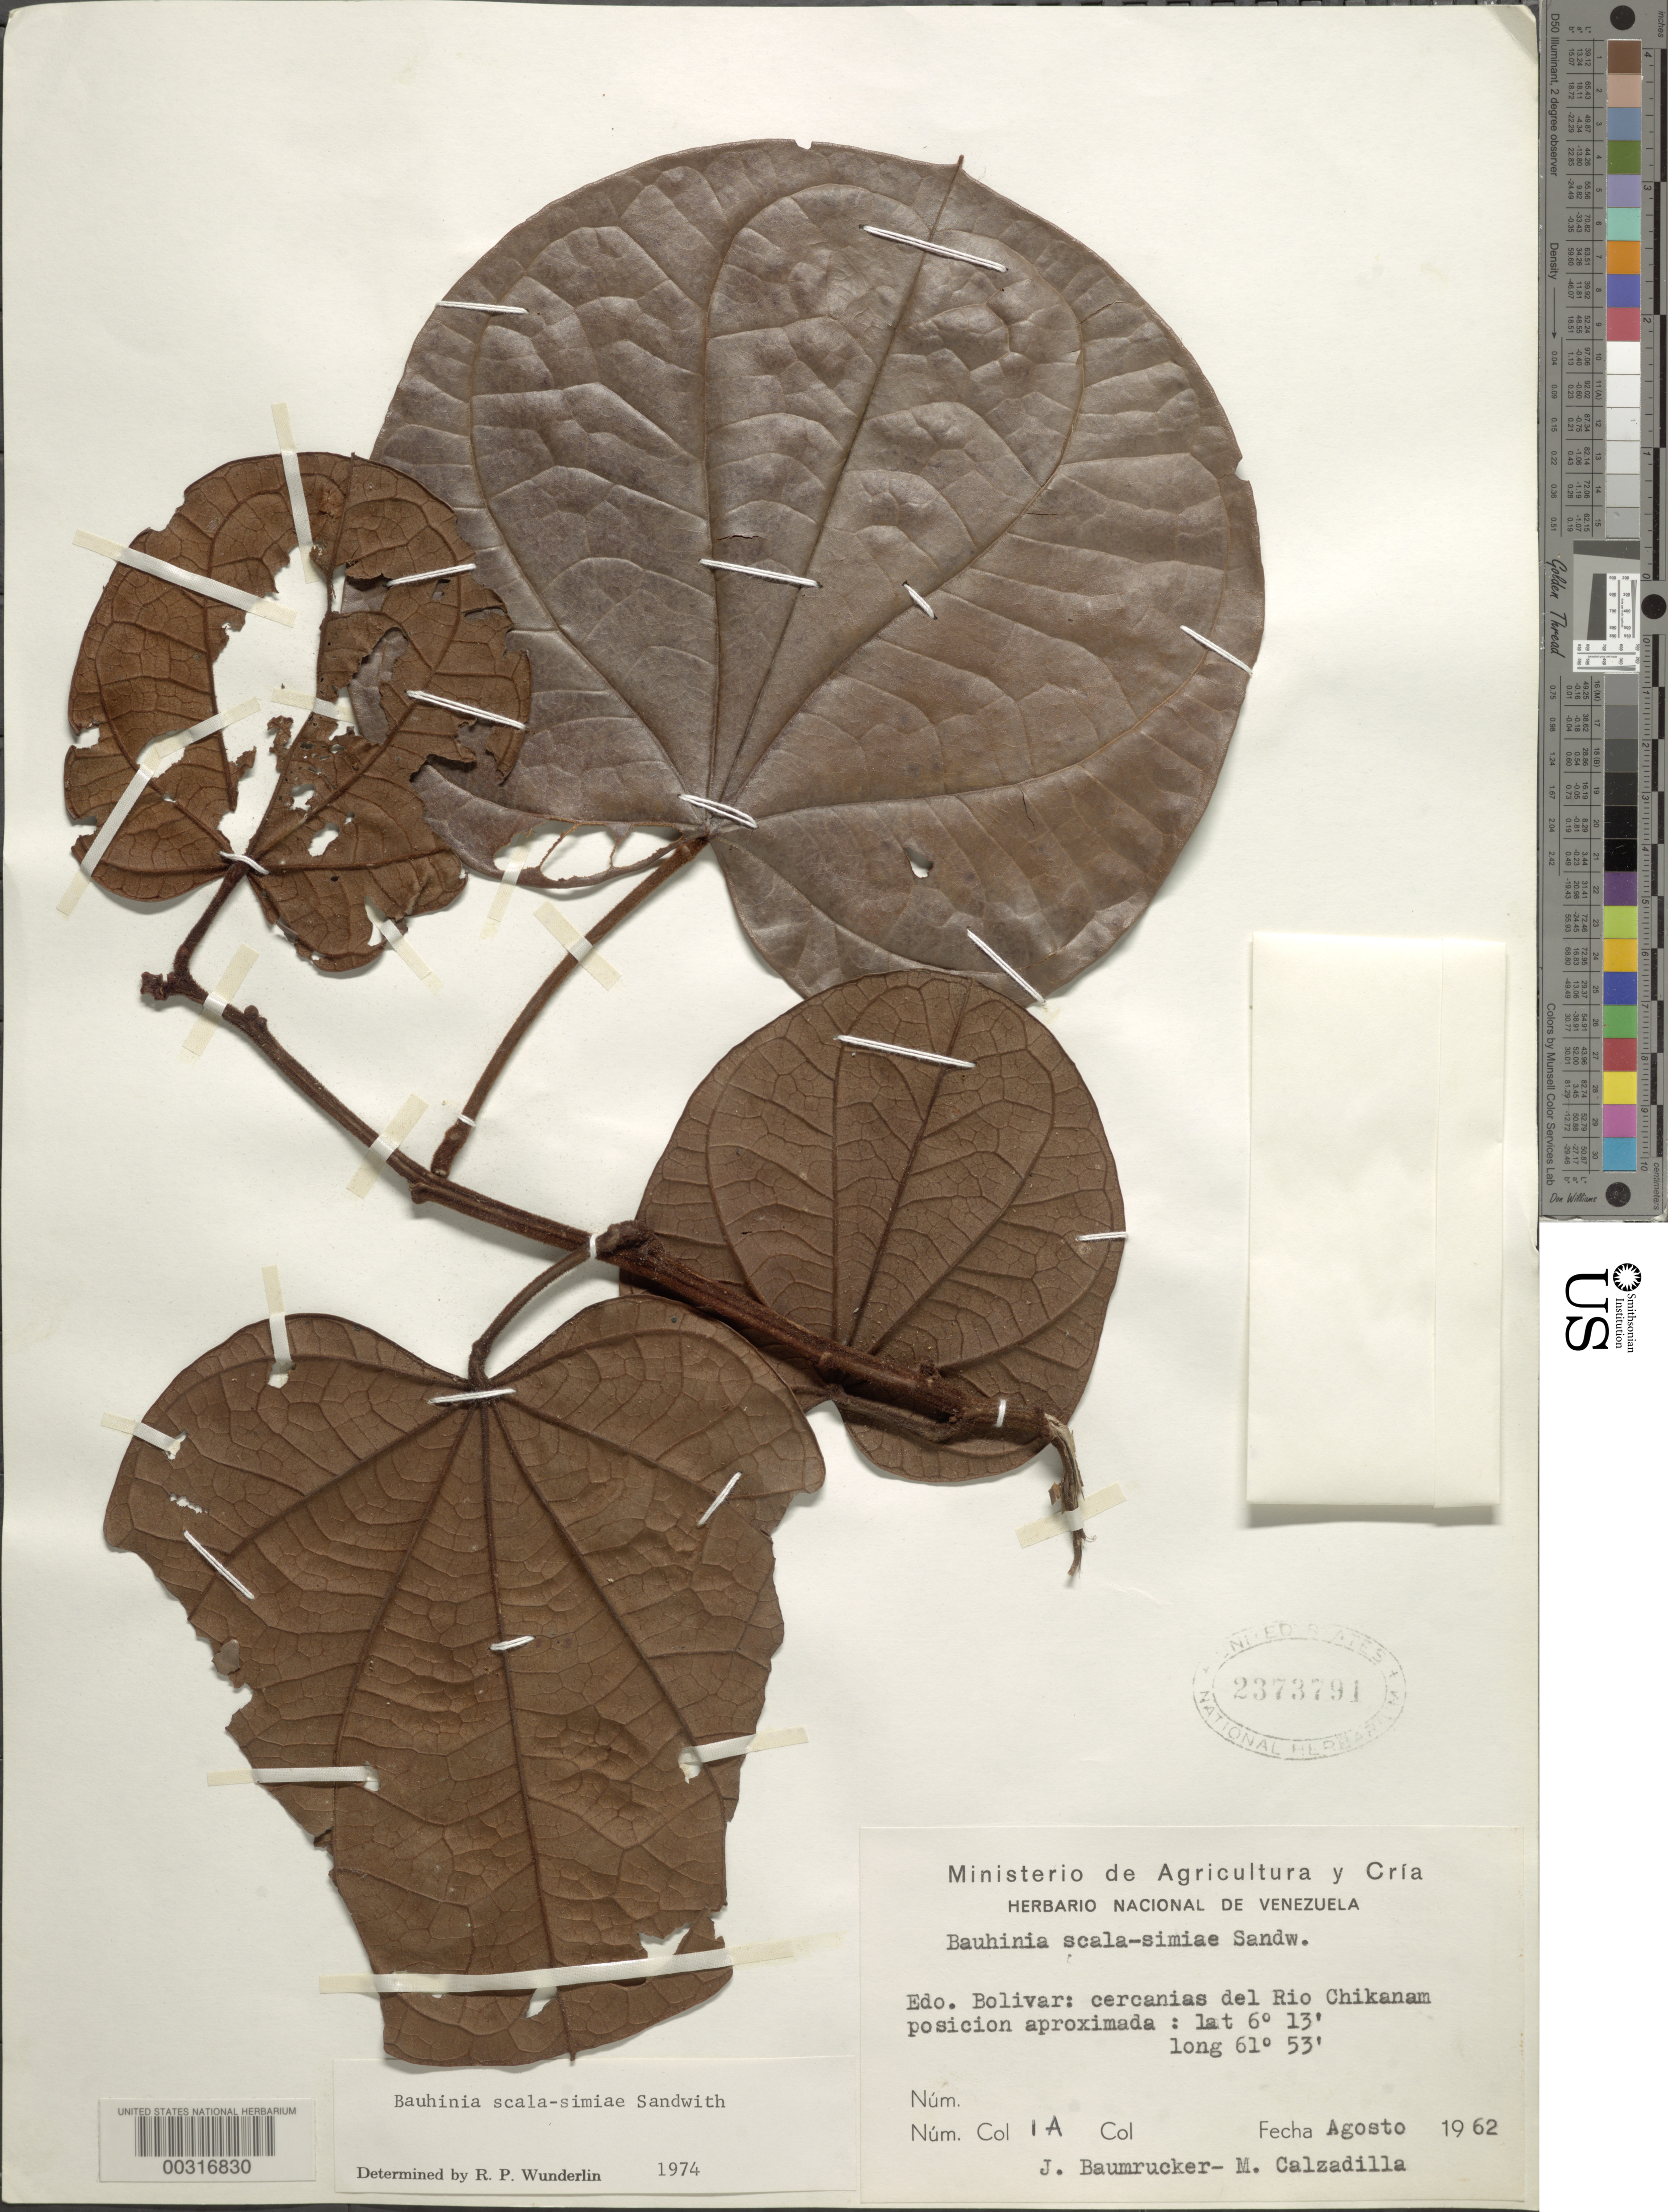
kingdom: Plantae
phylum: Tracheophyta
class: Magnoliopsida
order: Fabales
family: Fabaceae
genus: Bauhinia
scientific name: Bauhinia scala-simiae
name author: Sandwith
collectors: J. Baumrucker & M. Calzadilla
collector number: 1a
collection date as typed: Aug 1962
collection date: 1962-08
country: Venezuela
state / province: Bolivar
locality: Near the rio chikanam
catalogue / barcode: US 2373791